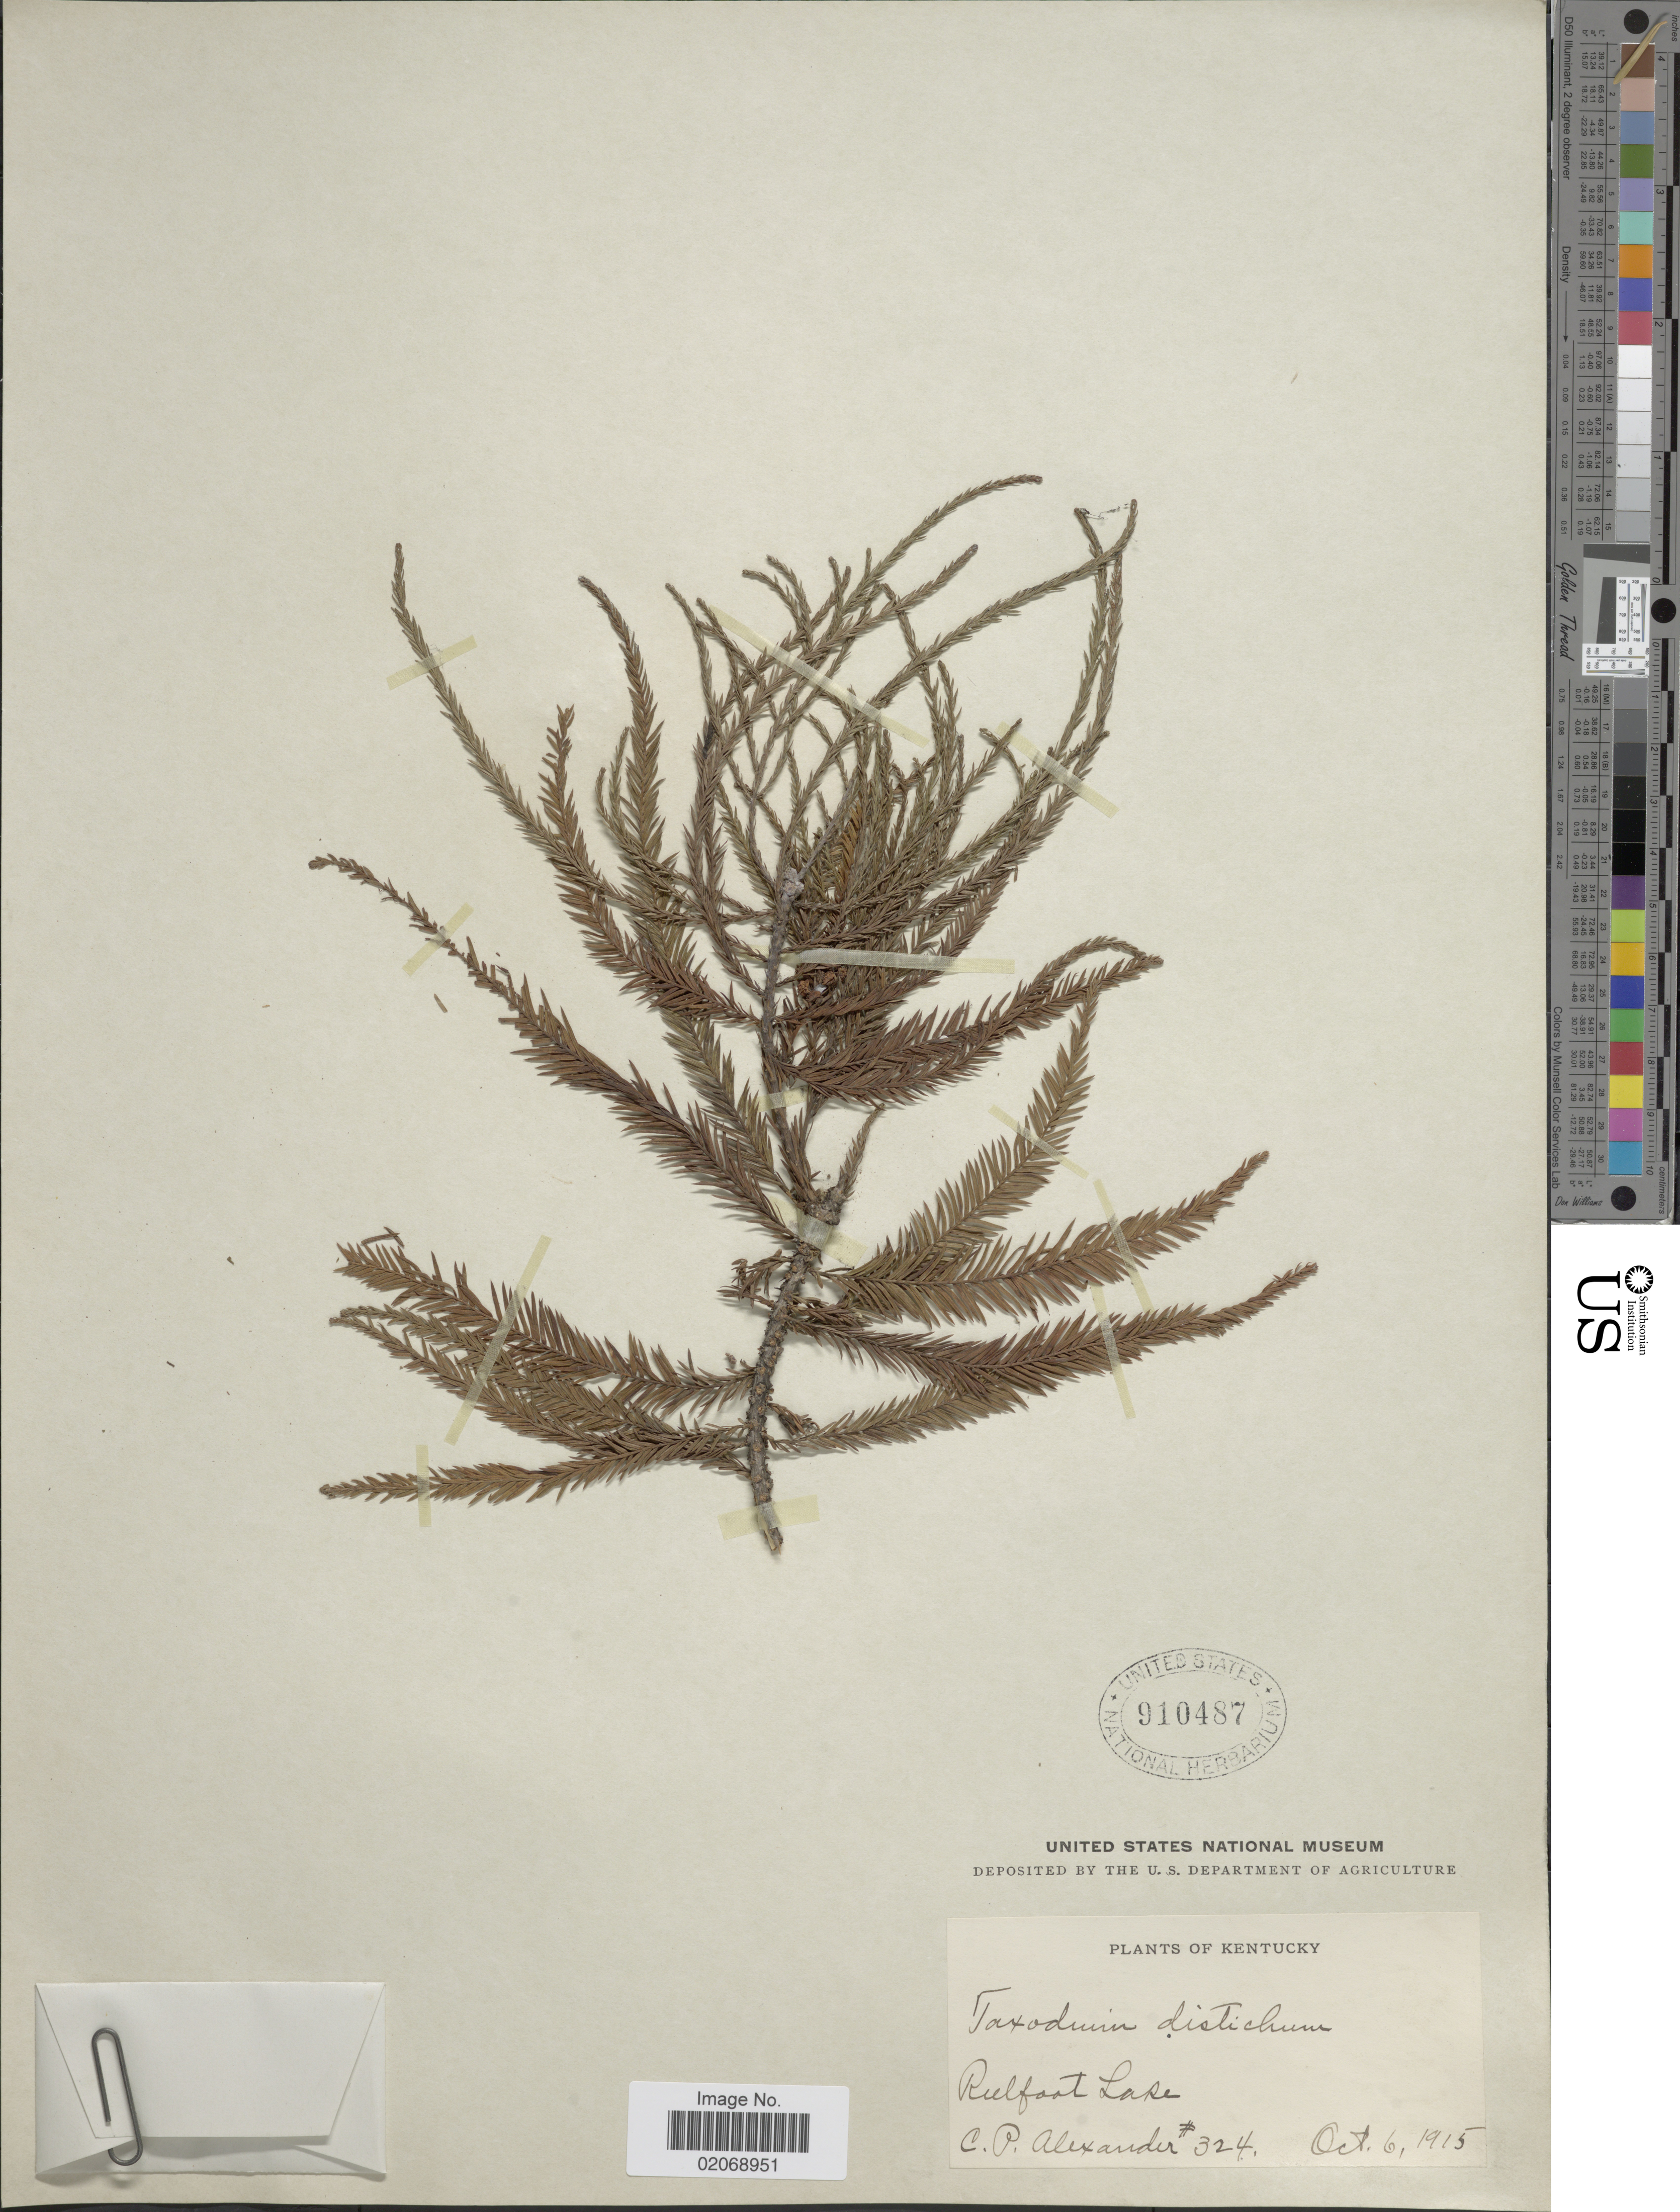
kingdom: Plantae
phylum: Tracheophyta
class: Pinopsida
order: Pinales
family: Cupressaceae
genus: Taxodium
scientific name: Taxodium distichum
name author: (L.) Rich.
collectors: C. P. Alexander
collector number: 324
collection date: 1915-10-06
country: United States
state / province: Kentucky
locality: Reelfoot Lake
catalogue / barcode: US 910487